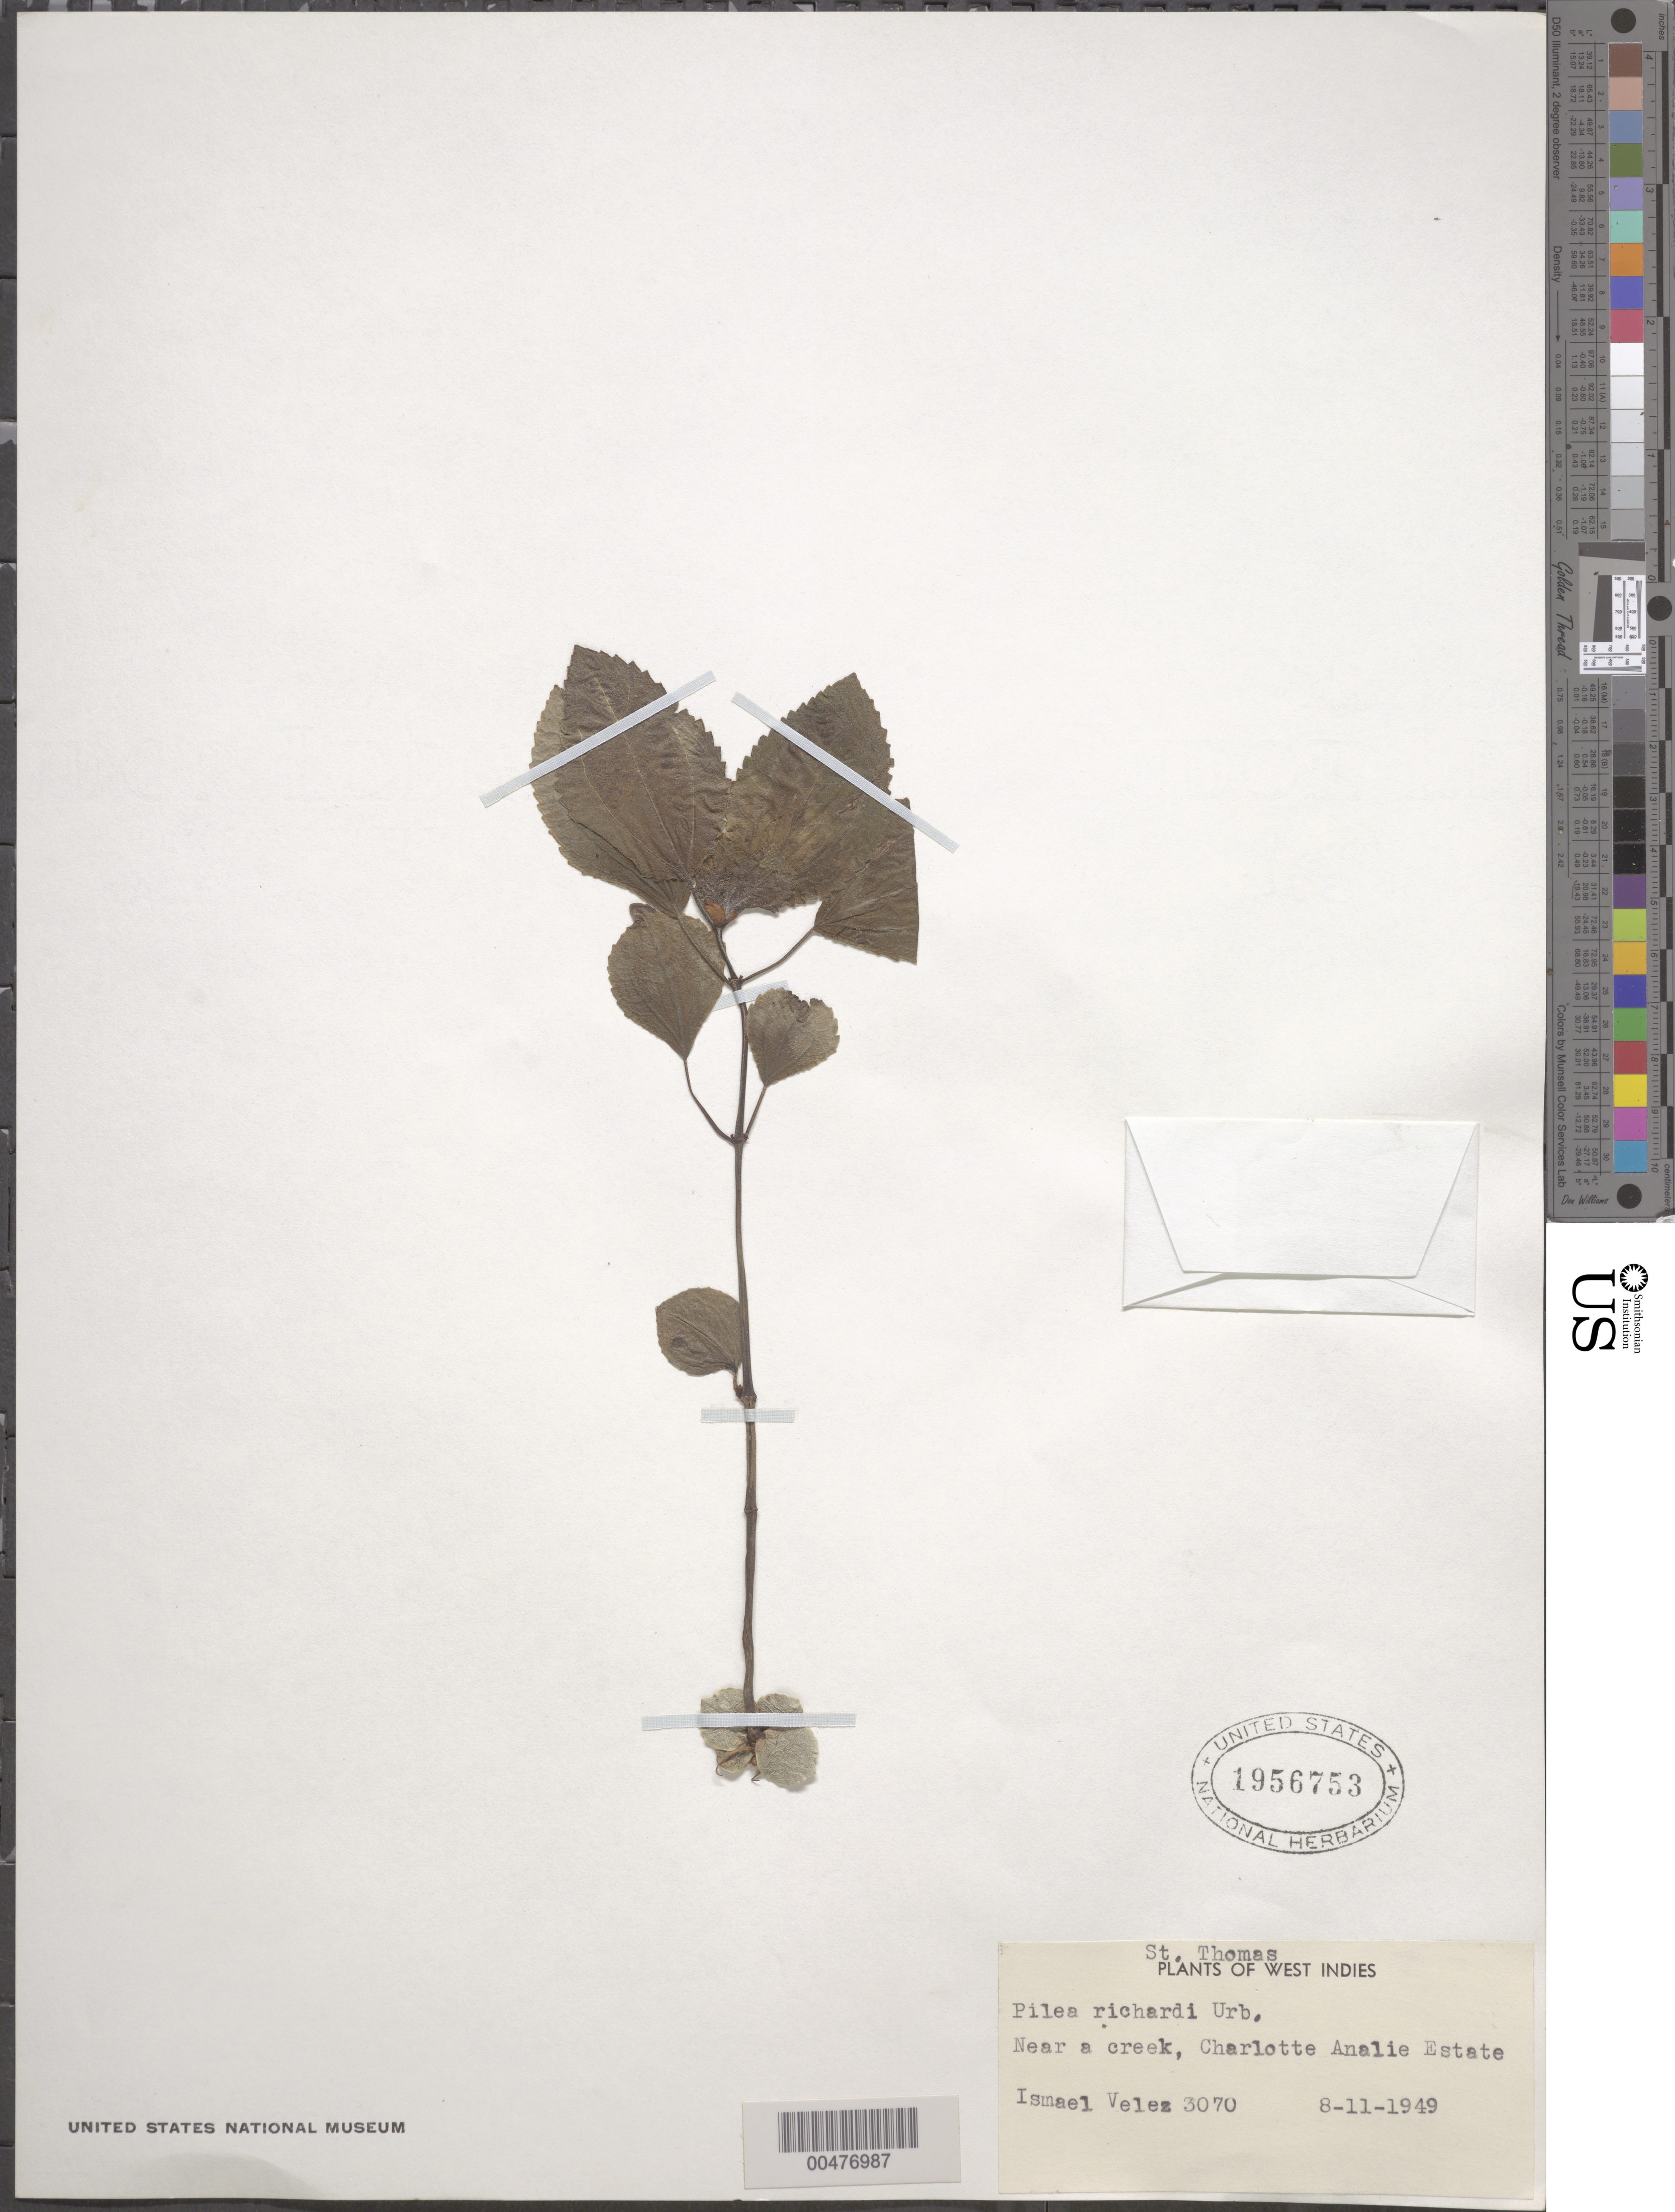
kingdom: Plantae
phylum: Tracheophyta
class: Magnoliopsida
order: Rosales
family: Urticaceae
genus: Pilea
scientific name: Pilea richardi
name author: Urb.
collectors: I. Vélez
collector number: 3070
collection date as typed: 08 Nov 1949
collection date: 1949-11-08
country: U.S. Virgin Islands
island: St. Thomas Island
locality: Charlotte Analie Estate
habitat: Near a creek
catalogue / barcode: US 1956753